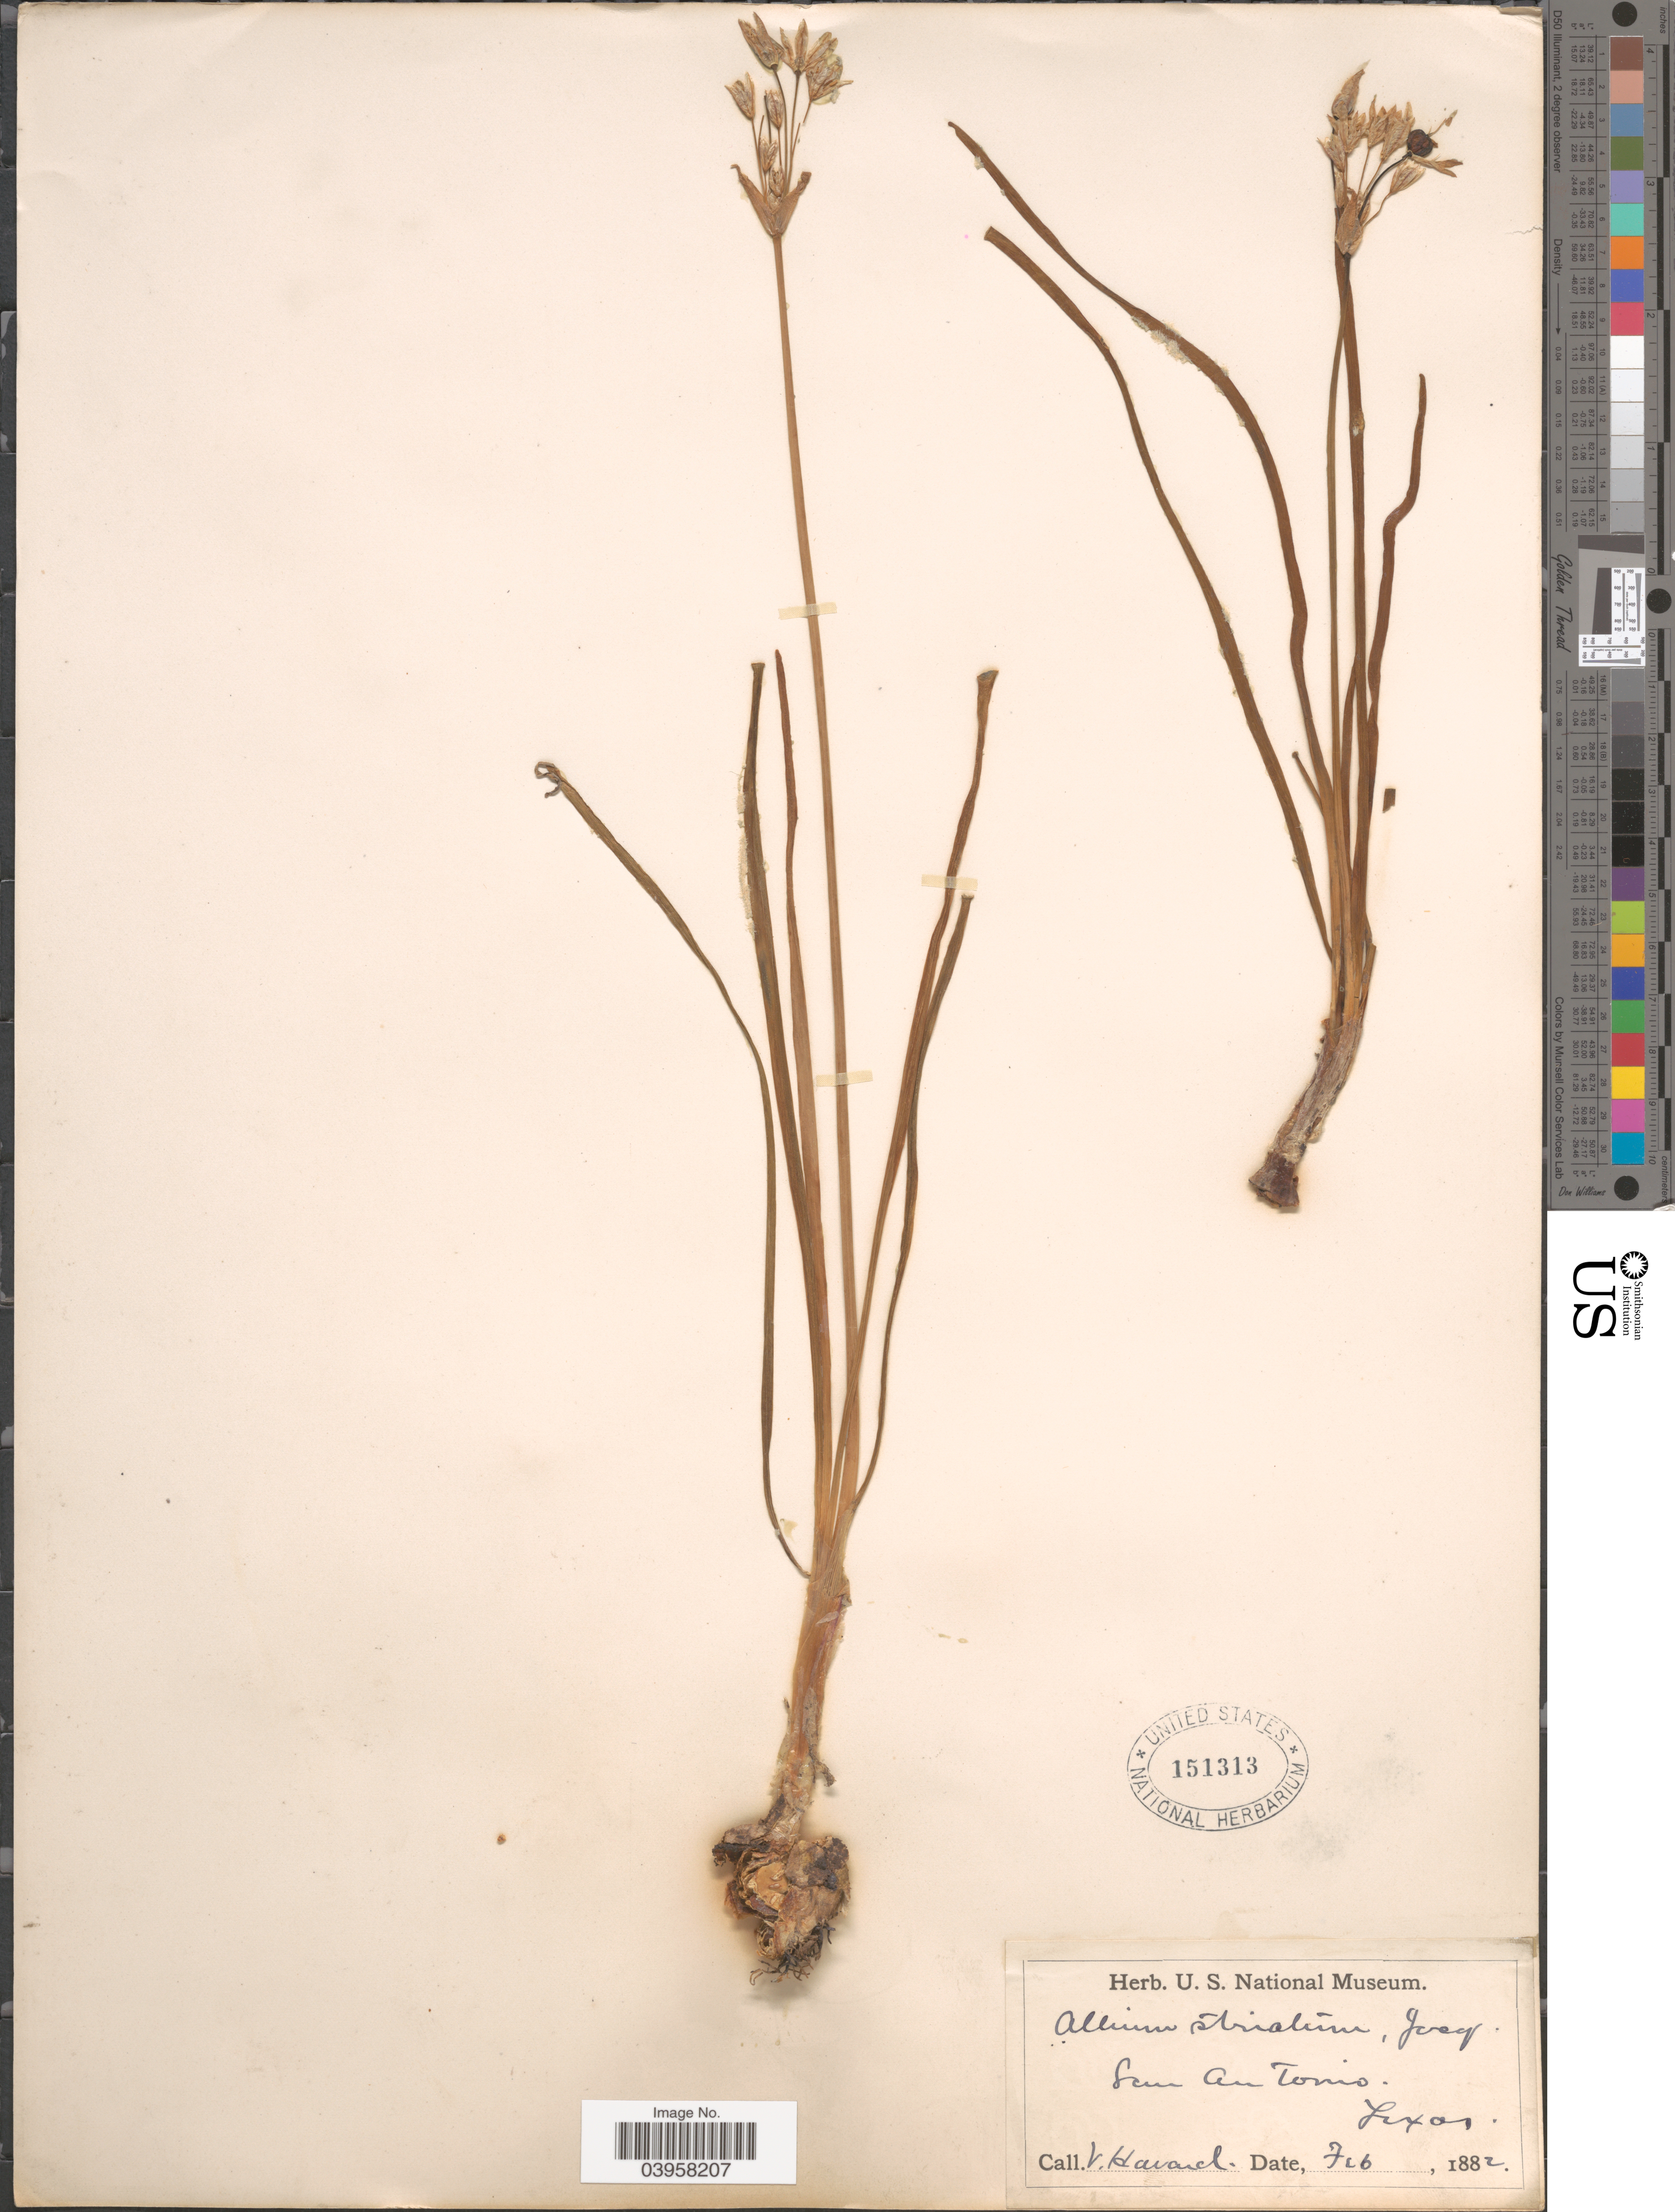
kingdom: Plantae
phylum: Tracheophyta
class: Liliopsida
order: Asparagales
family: Amaryllidaceae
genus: Nothoscordum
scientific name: Nothoscordum bivalve var. bivalve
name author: (L.) Britton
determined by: Strong, Mark T., (BOT), Smithsonian Institution - National Museum of Natural History (UNITED STATES)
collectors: V. Havard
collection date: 1882-02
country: United States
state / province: Texas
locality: San Antonio.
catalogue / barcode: US 151313